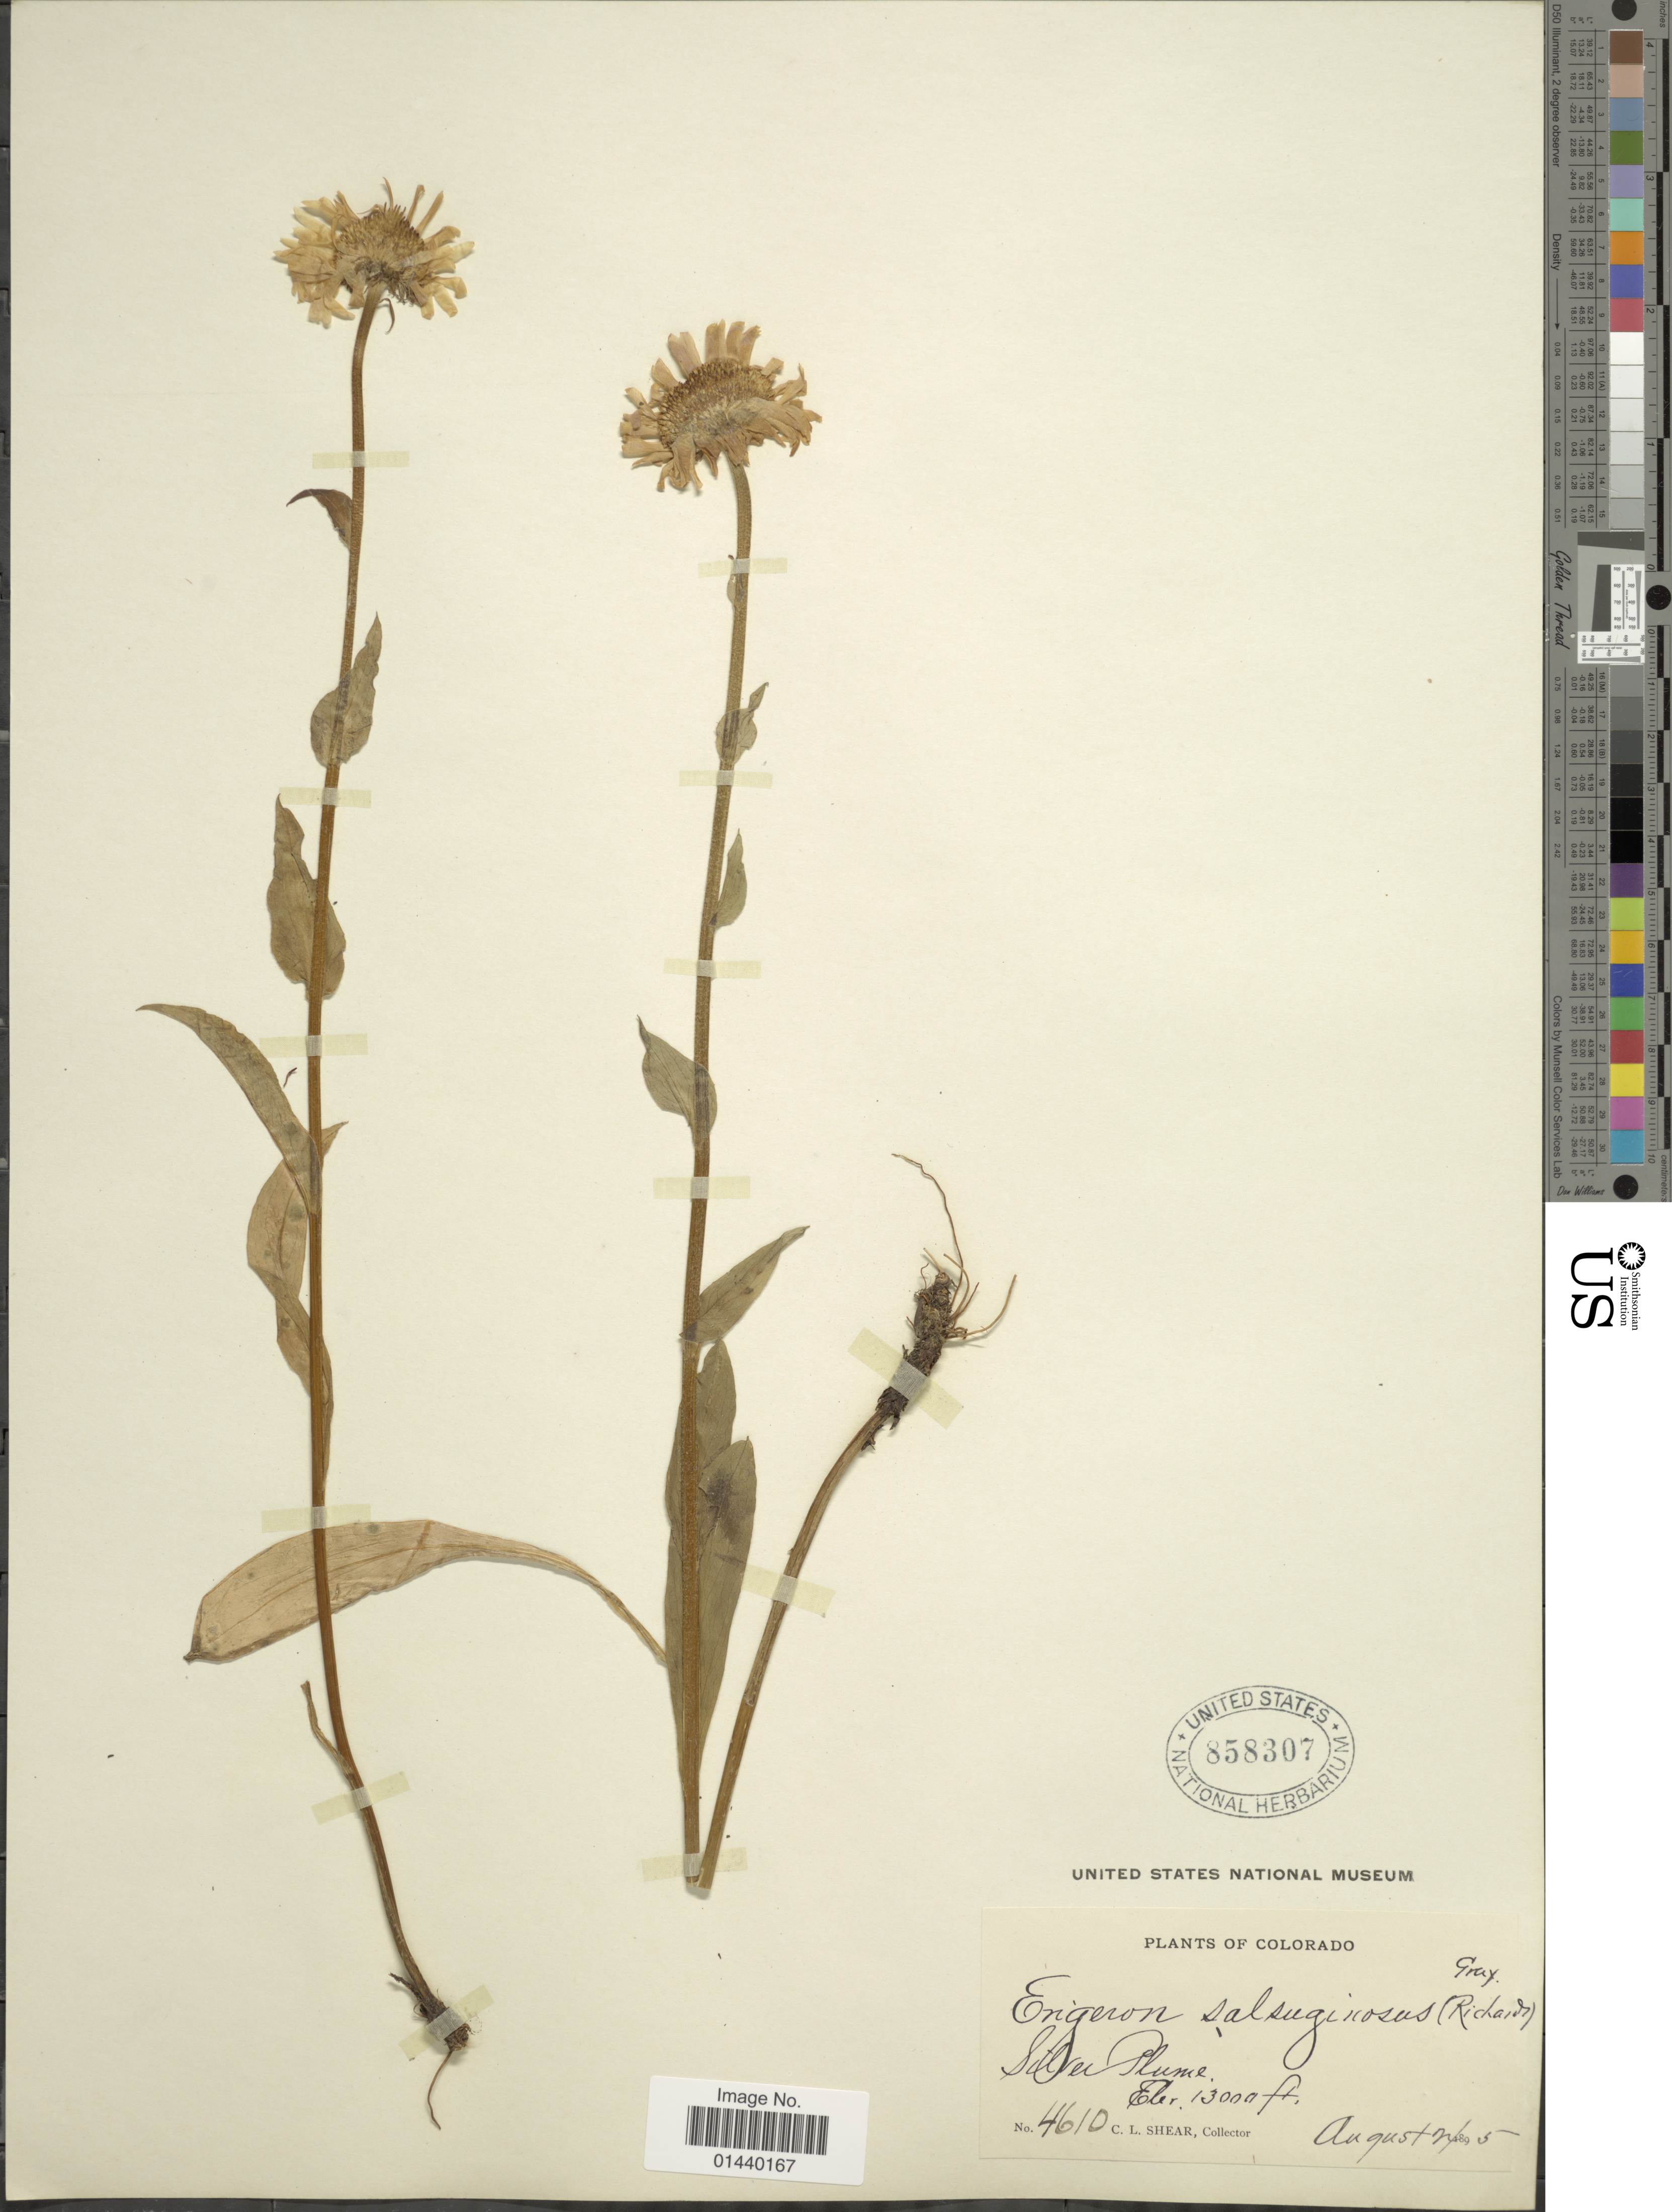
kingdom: Plantae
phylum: Tracheophyta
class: Magnoliopsida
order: Asterales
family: Asteraceae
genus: Erigeron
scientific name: Erigeron salsuginosus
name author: (Richardson ex R. Br.) A. Gray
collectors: C. L. Shear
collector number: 4610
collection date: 1895-08-24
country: United States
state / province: Colorado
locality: Silver Plume.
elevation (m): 3962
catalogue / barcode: US 858307